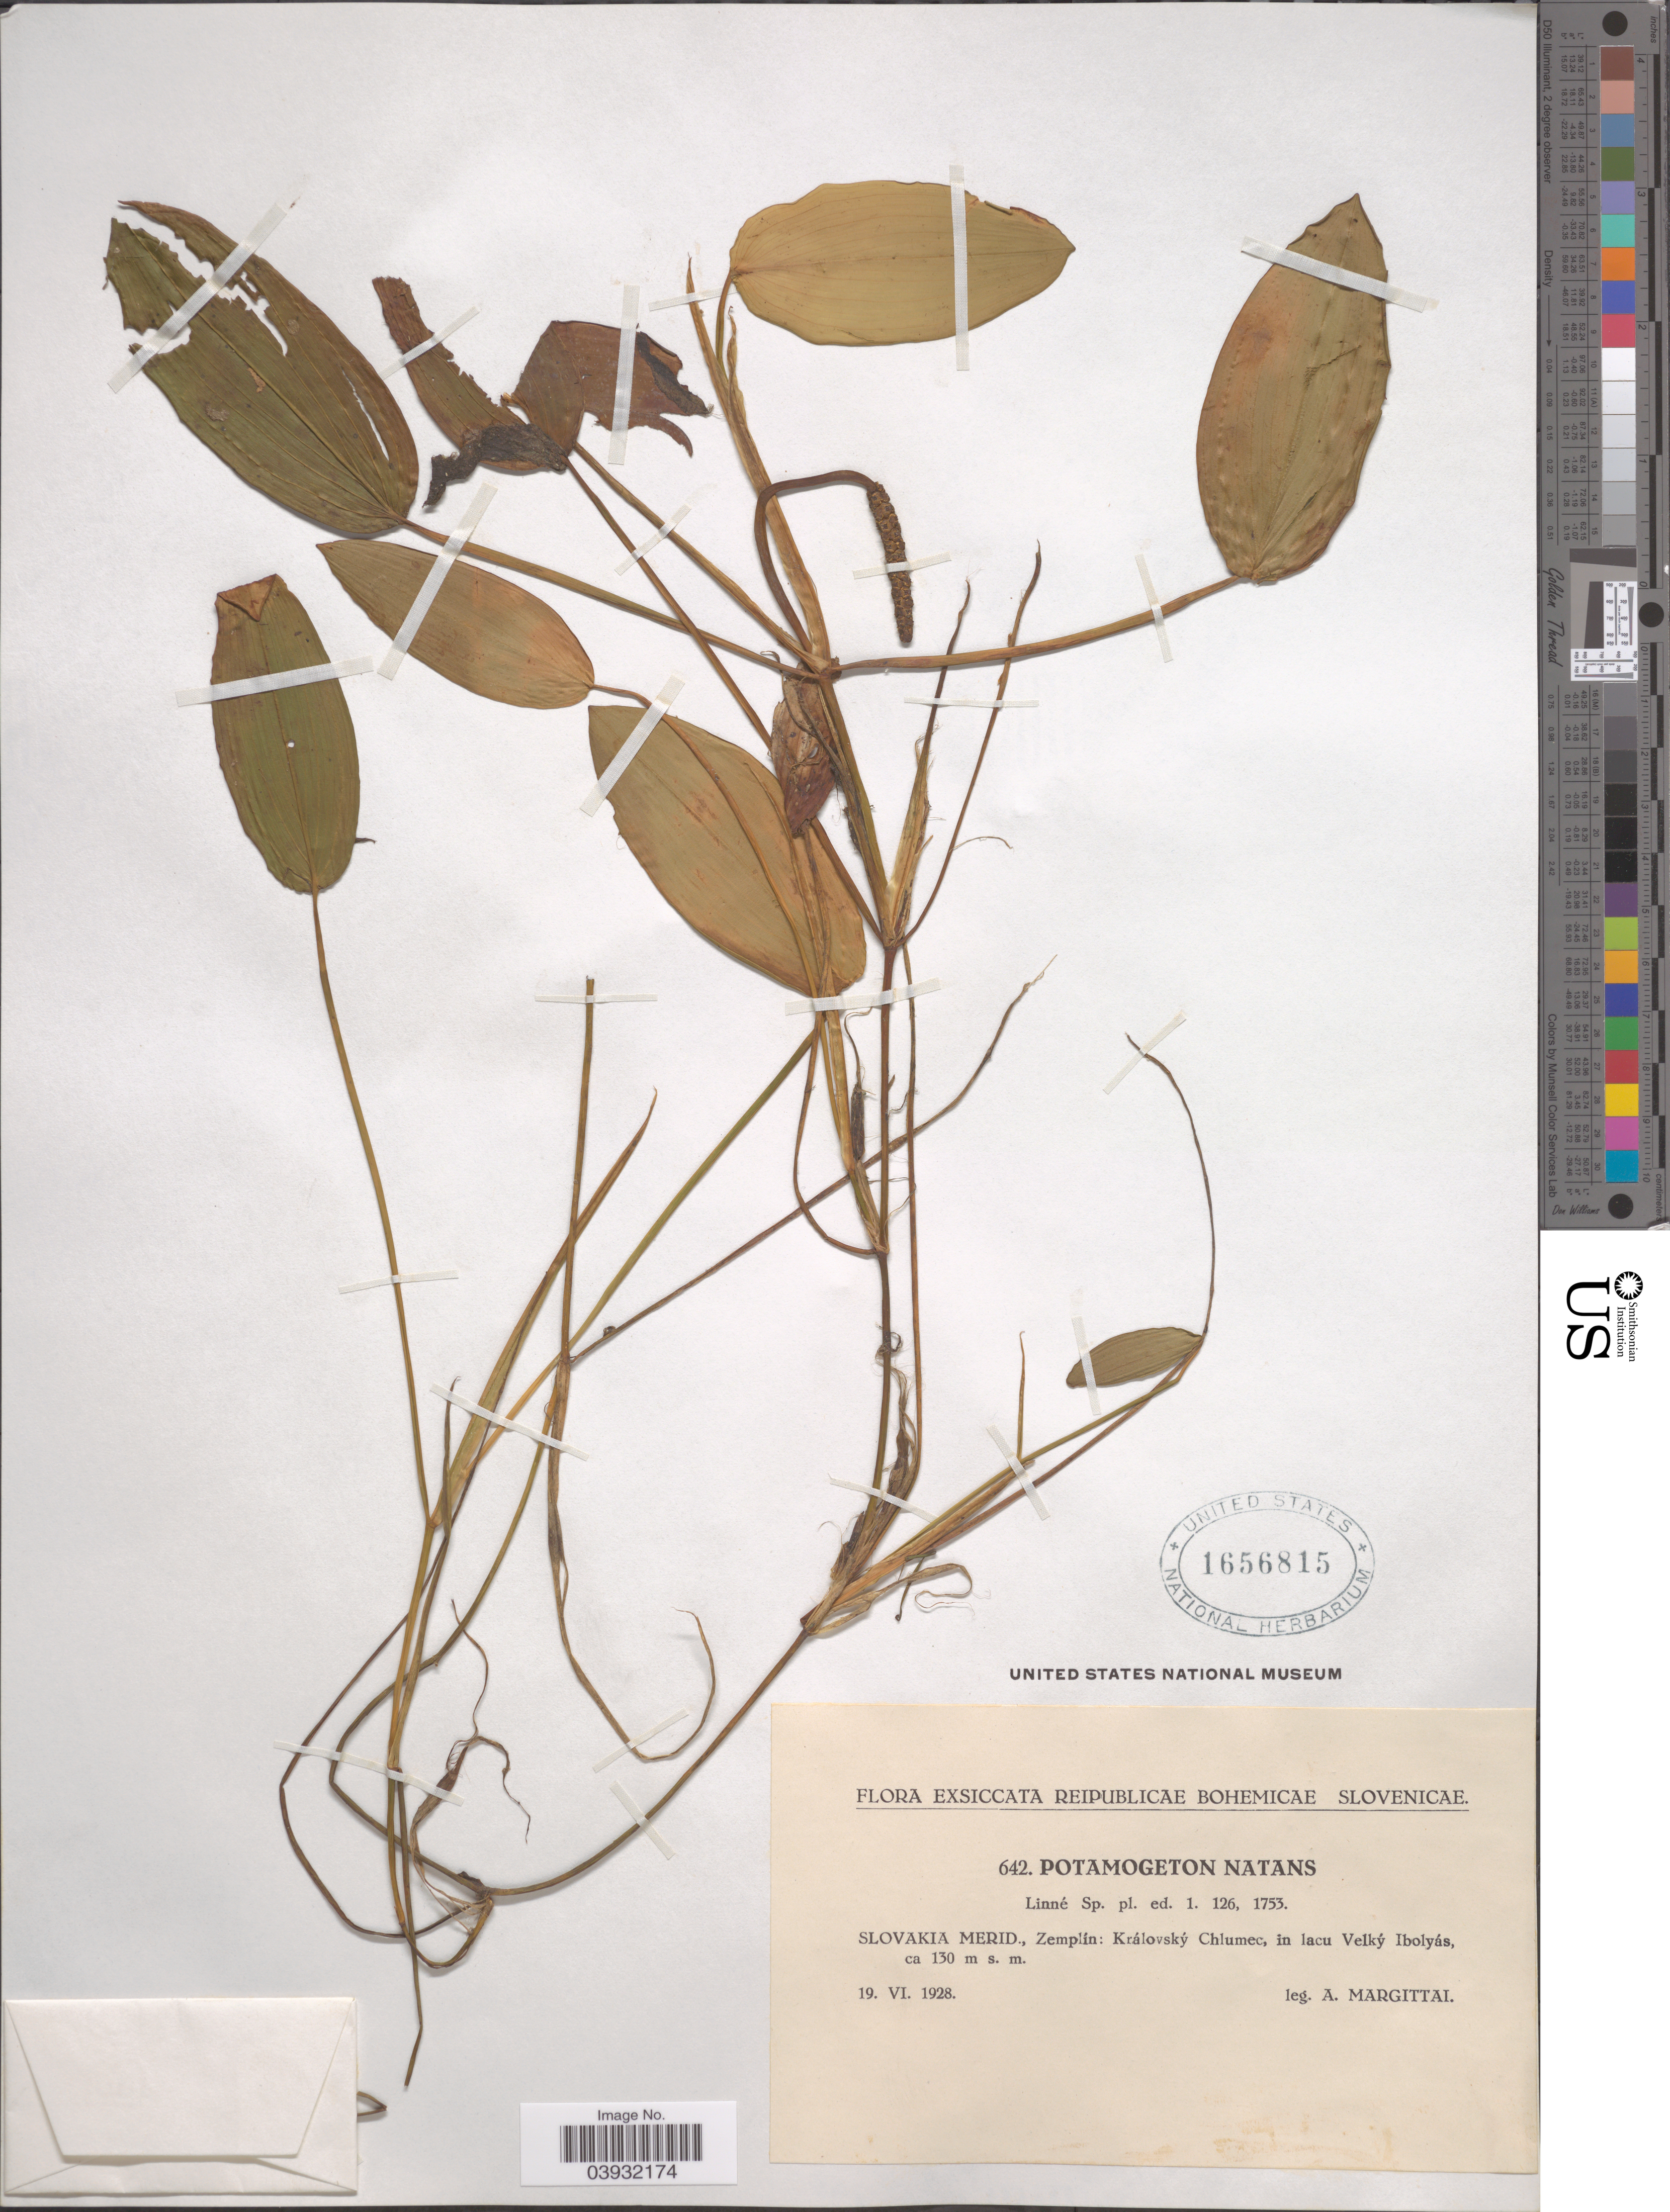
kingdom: Plantae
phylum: Tracheophyta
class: Liliopsida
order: Alismatales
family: Potamogetonaceae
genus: Potamogeton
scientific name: Potamogeton natans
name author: L.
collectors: A. Margittai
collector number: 642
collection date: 1928-06-19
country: Slovakia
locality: Slovakia Merid., Zemplín: Královský Chlumec, in lacu Velký Ibolyás.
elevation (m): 130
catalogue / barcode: US 1656815